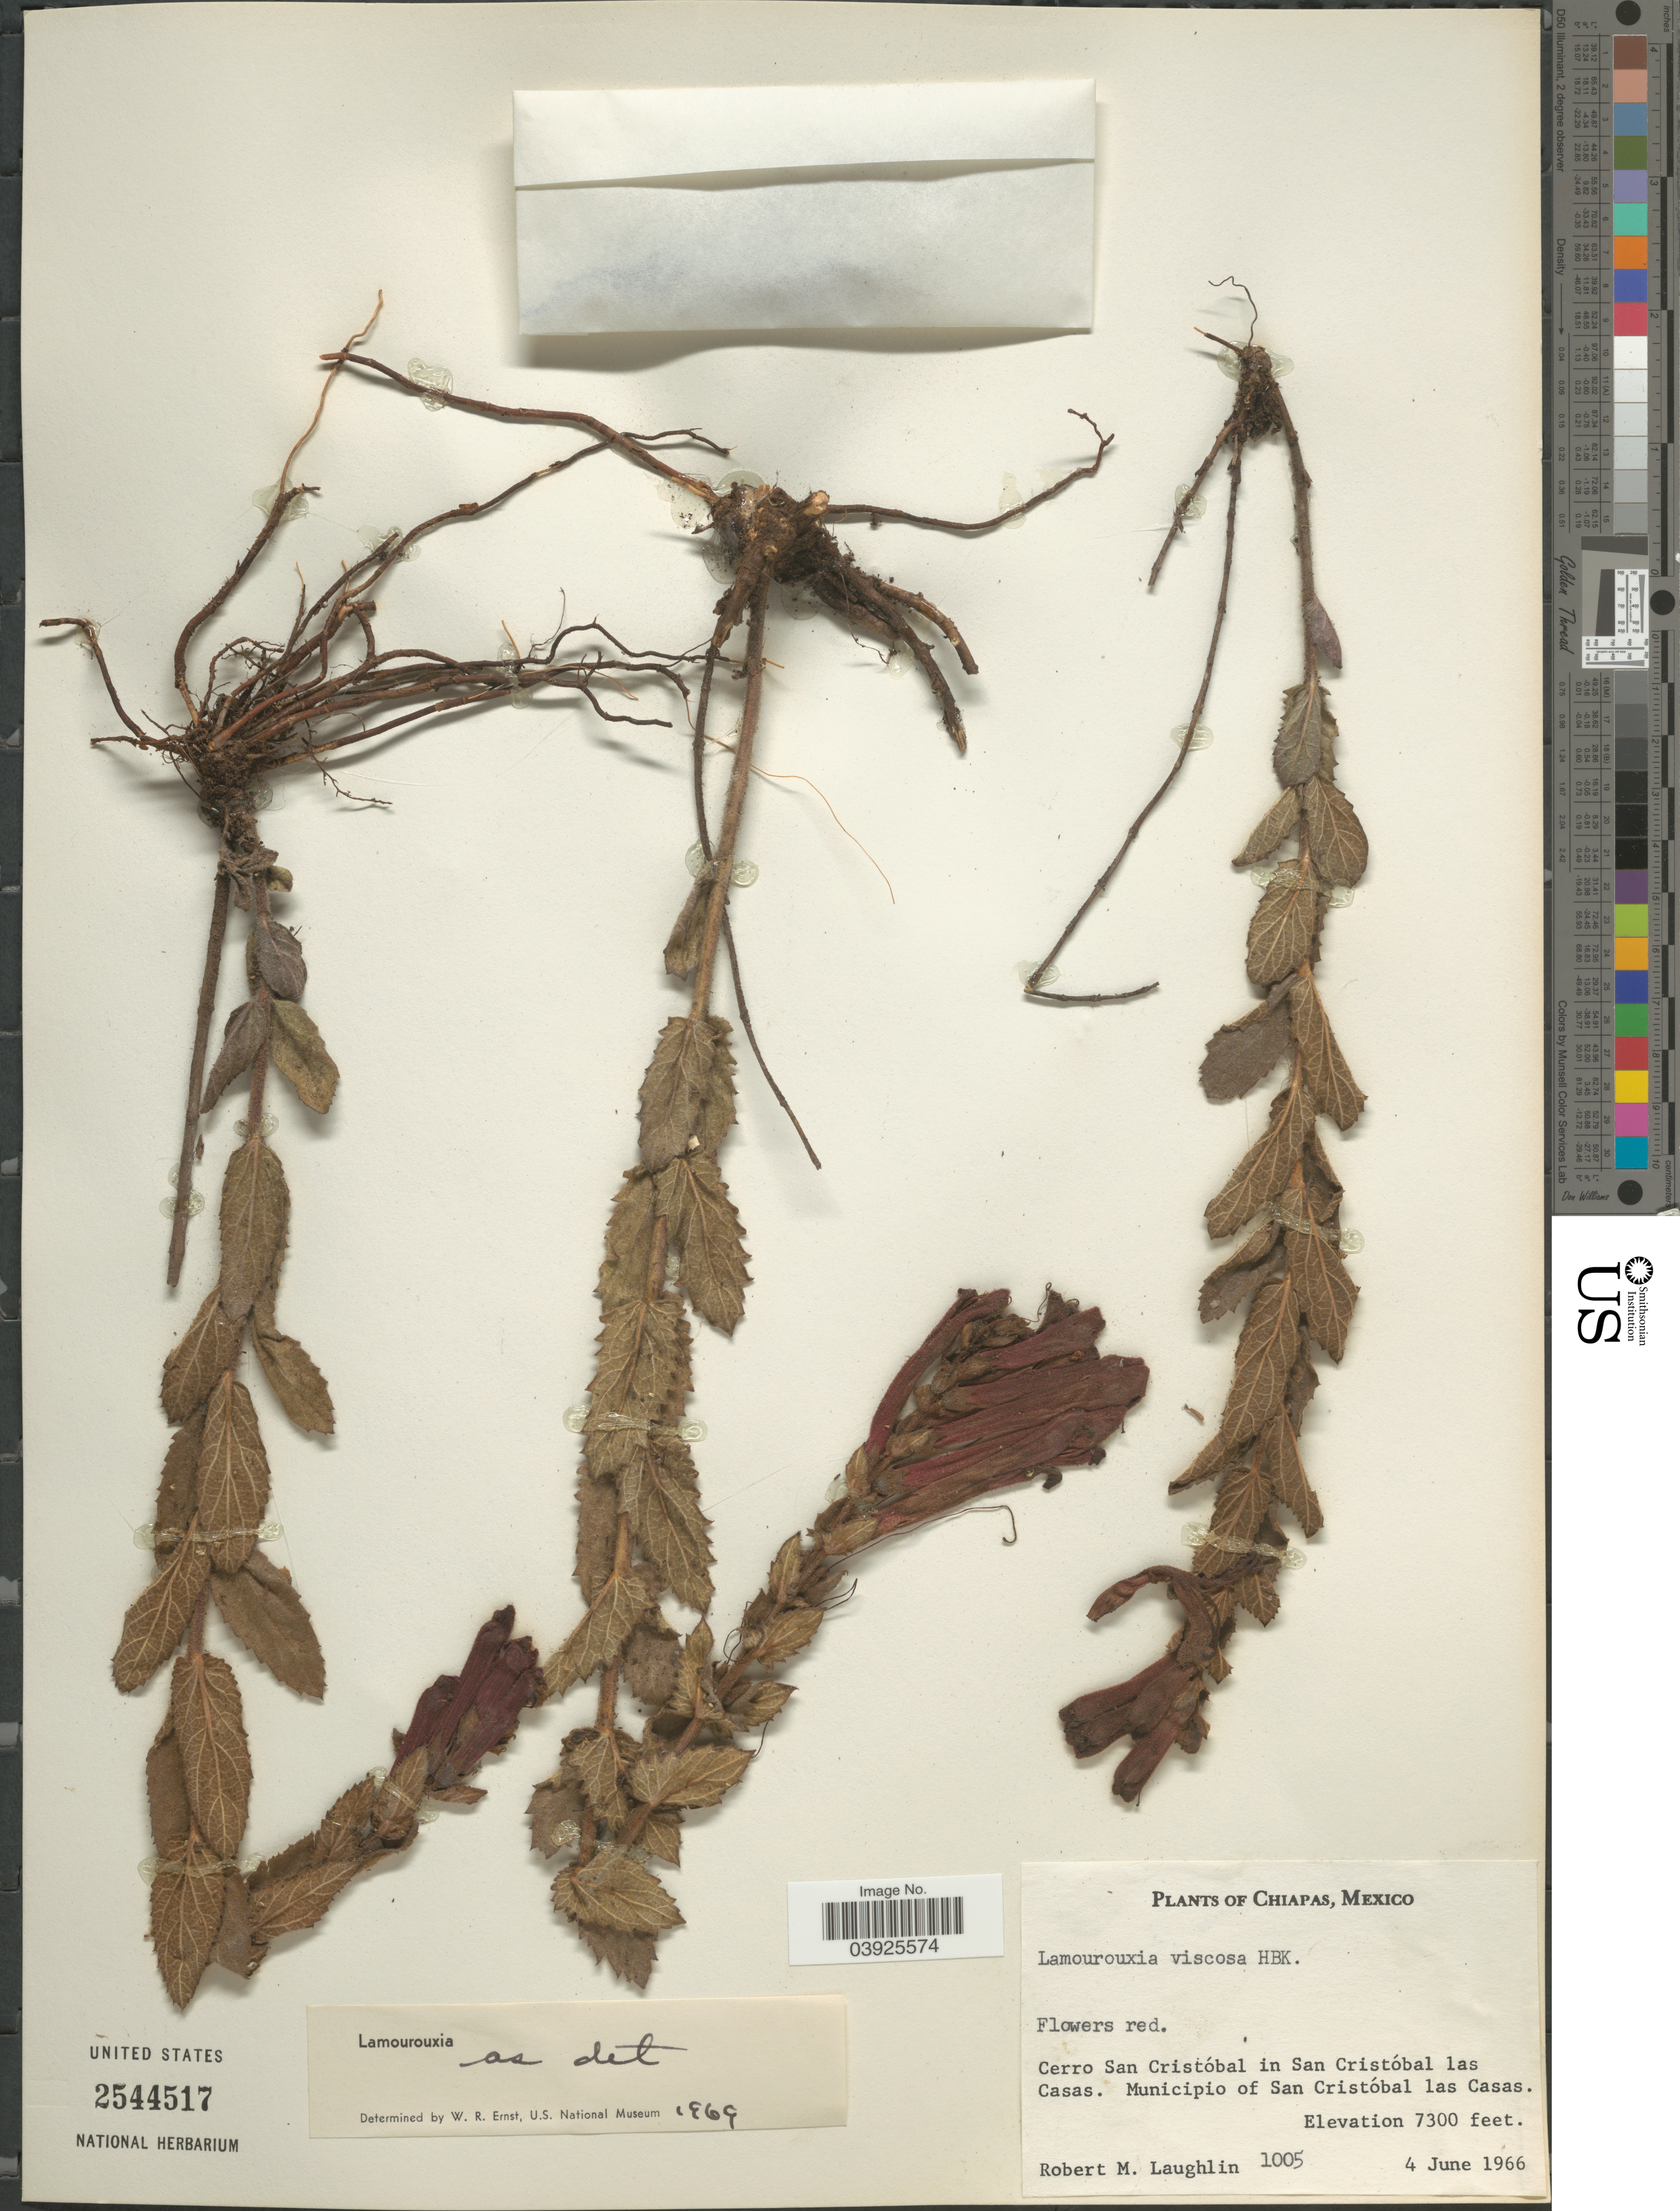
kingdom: Plantae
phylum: Tracheophyta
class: Magnoliopsida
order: Lamiales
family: Orobanchaceae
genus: Lamourouxia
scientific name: Lamourouxia viscosa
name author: Kunth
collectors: R. M. Laughlin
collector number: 1005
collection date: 1966-06-04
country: Mexico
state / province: Chiapas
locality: Cerro San Cristóbal in San Cristóbal las Casas. Municipio de San Cristóbal las Casas.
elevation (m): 2225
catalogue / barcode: US 2544517